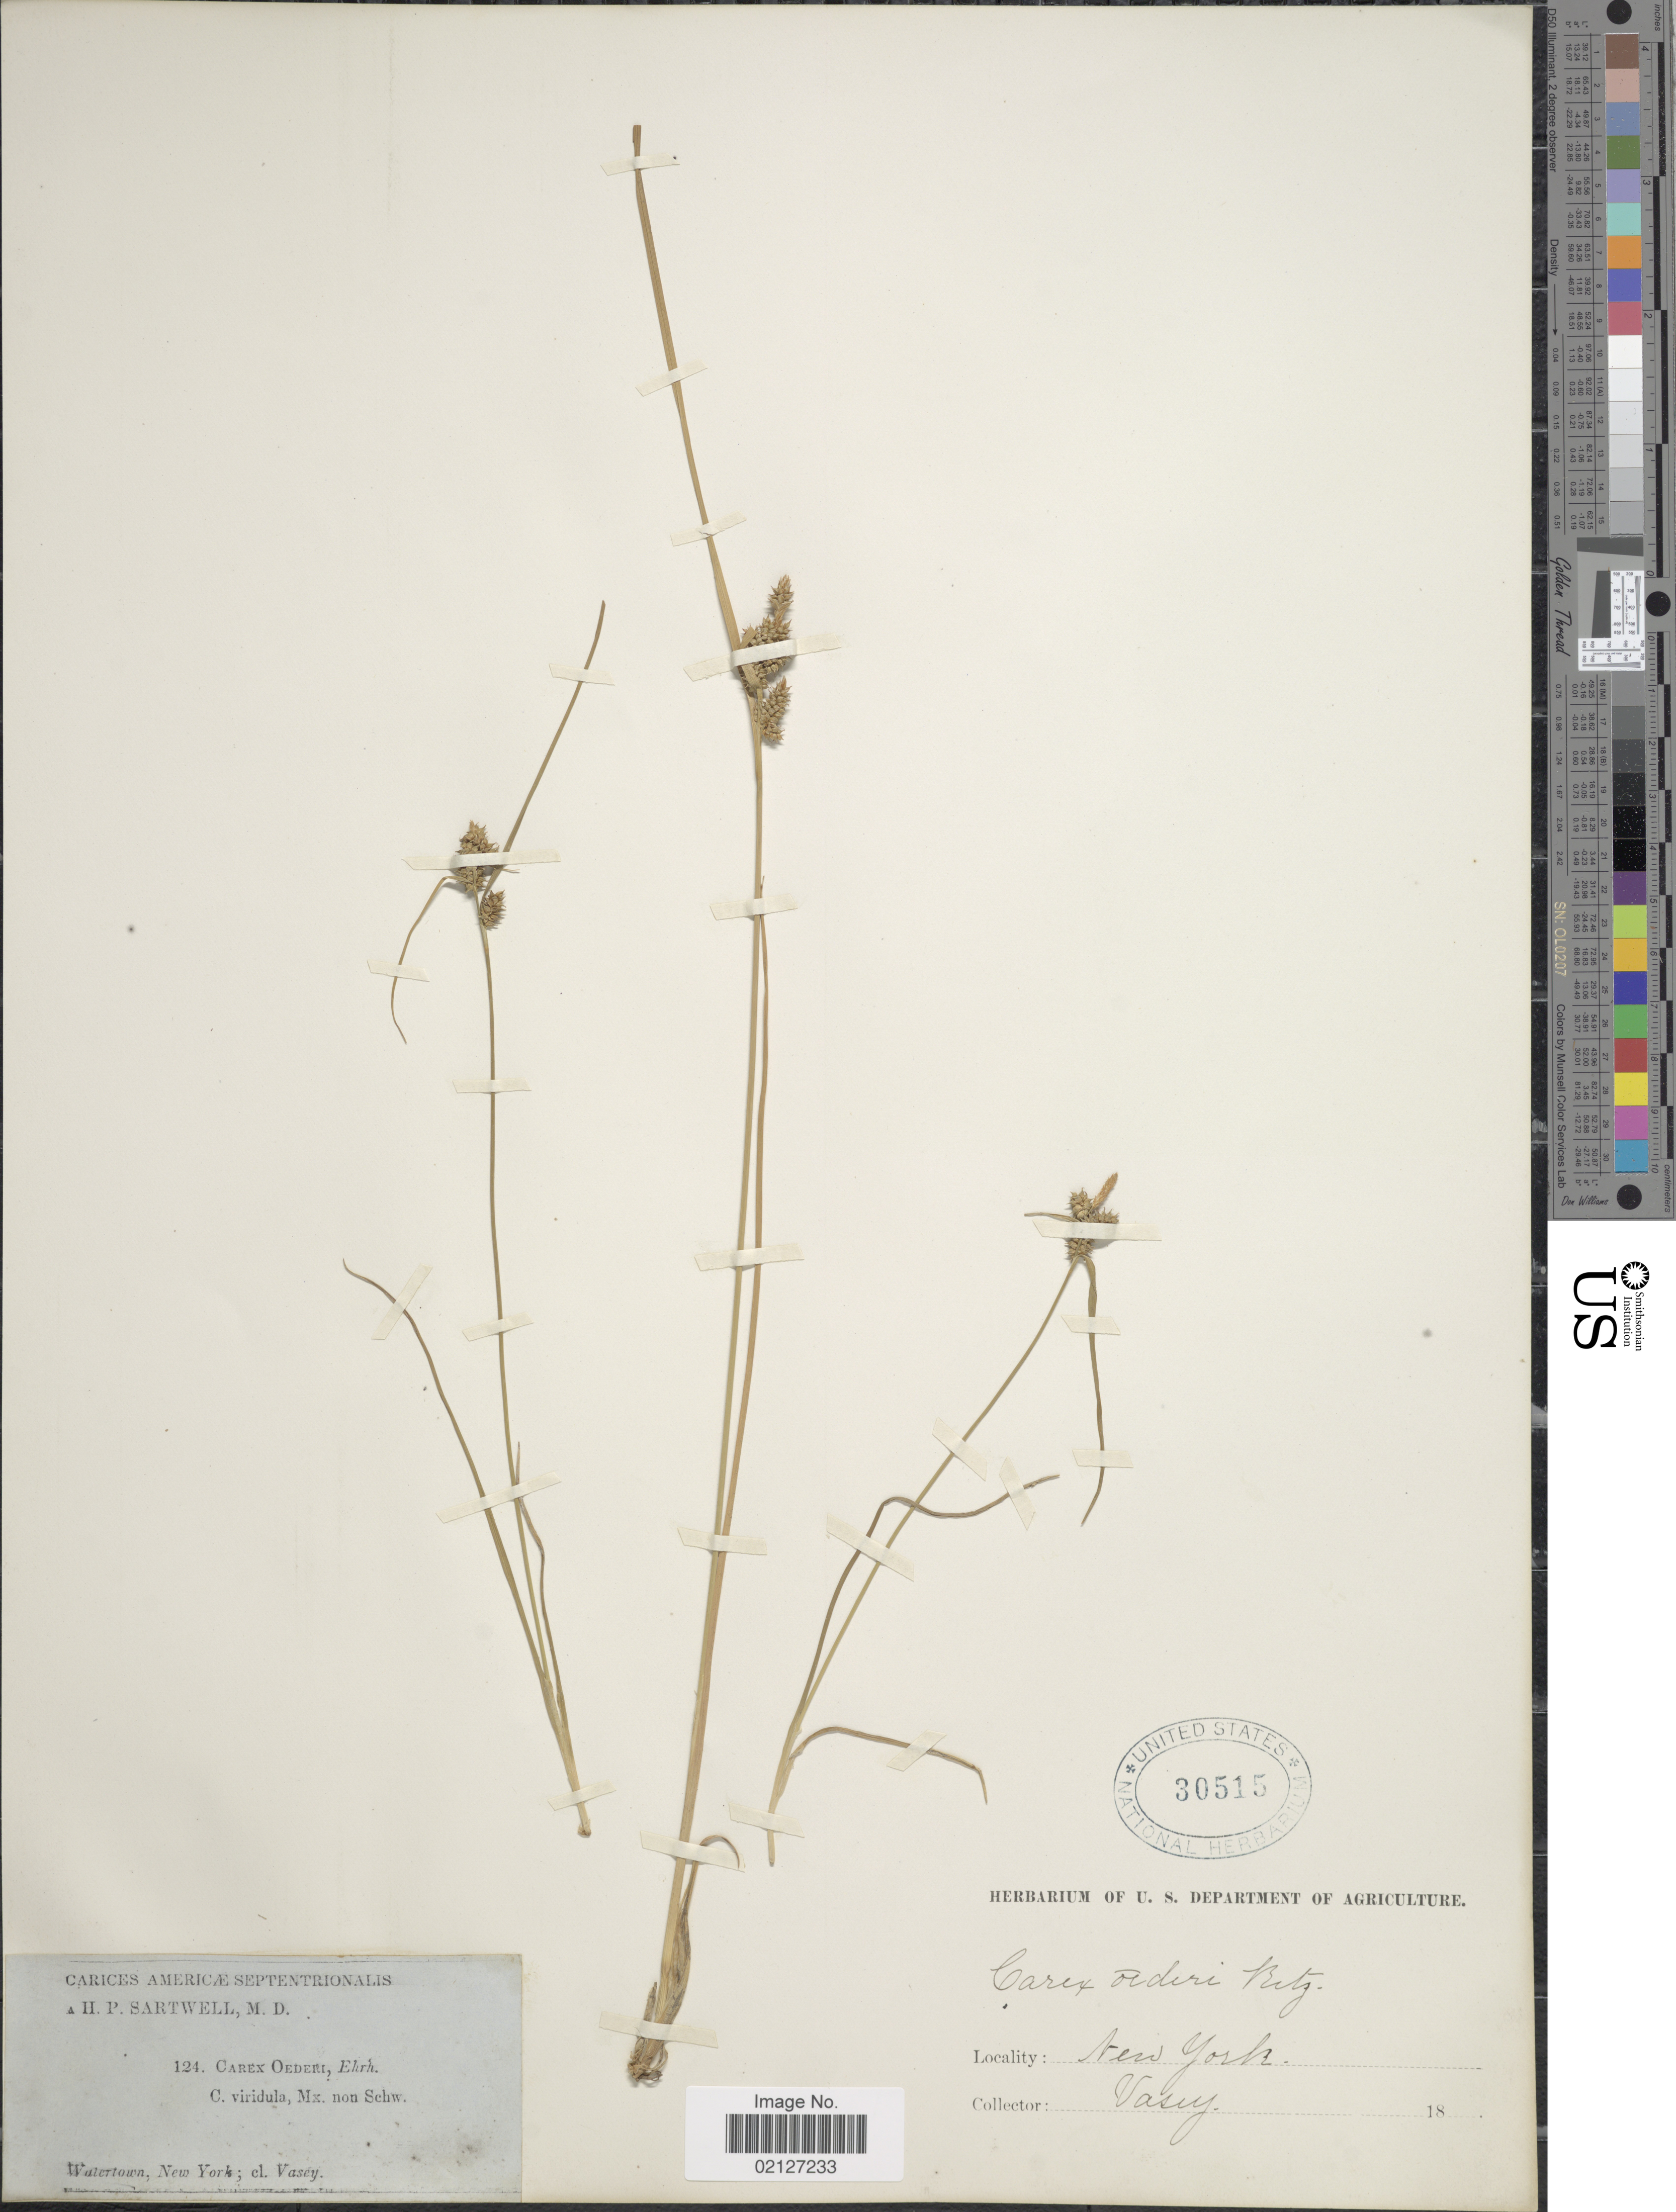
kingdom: Plantae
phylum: Tracheophyta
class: Liliopsida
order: Poales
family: Cyperaceae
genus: Carex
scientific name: Carex oederi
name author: Retz.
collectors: Vasey, --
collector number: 124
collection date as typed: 18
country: United States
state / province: New York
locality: Watertown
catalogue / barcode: US 30515